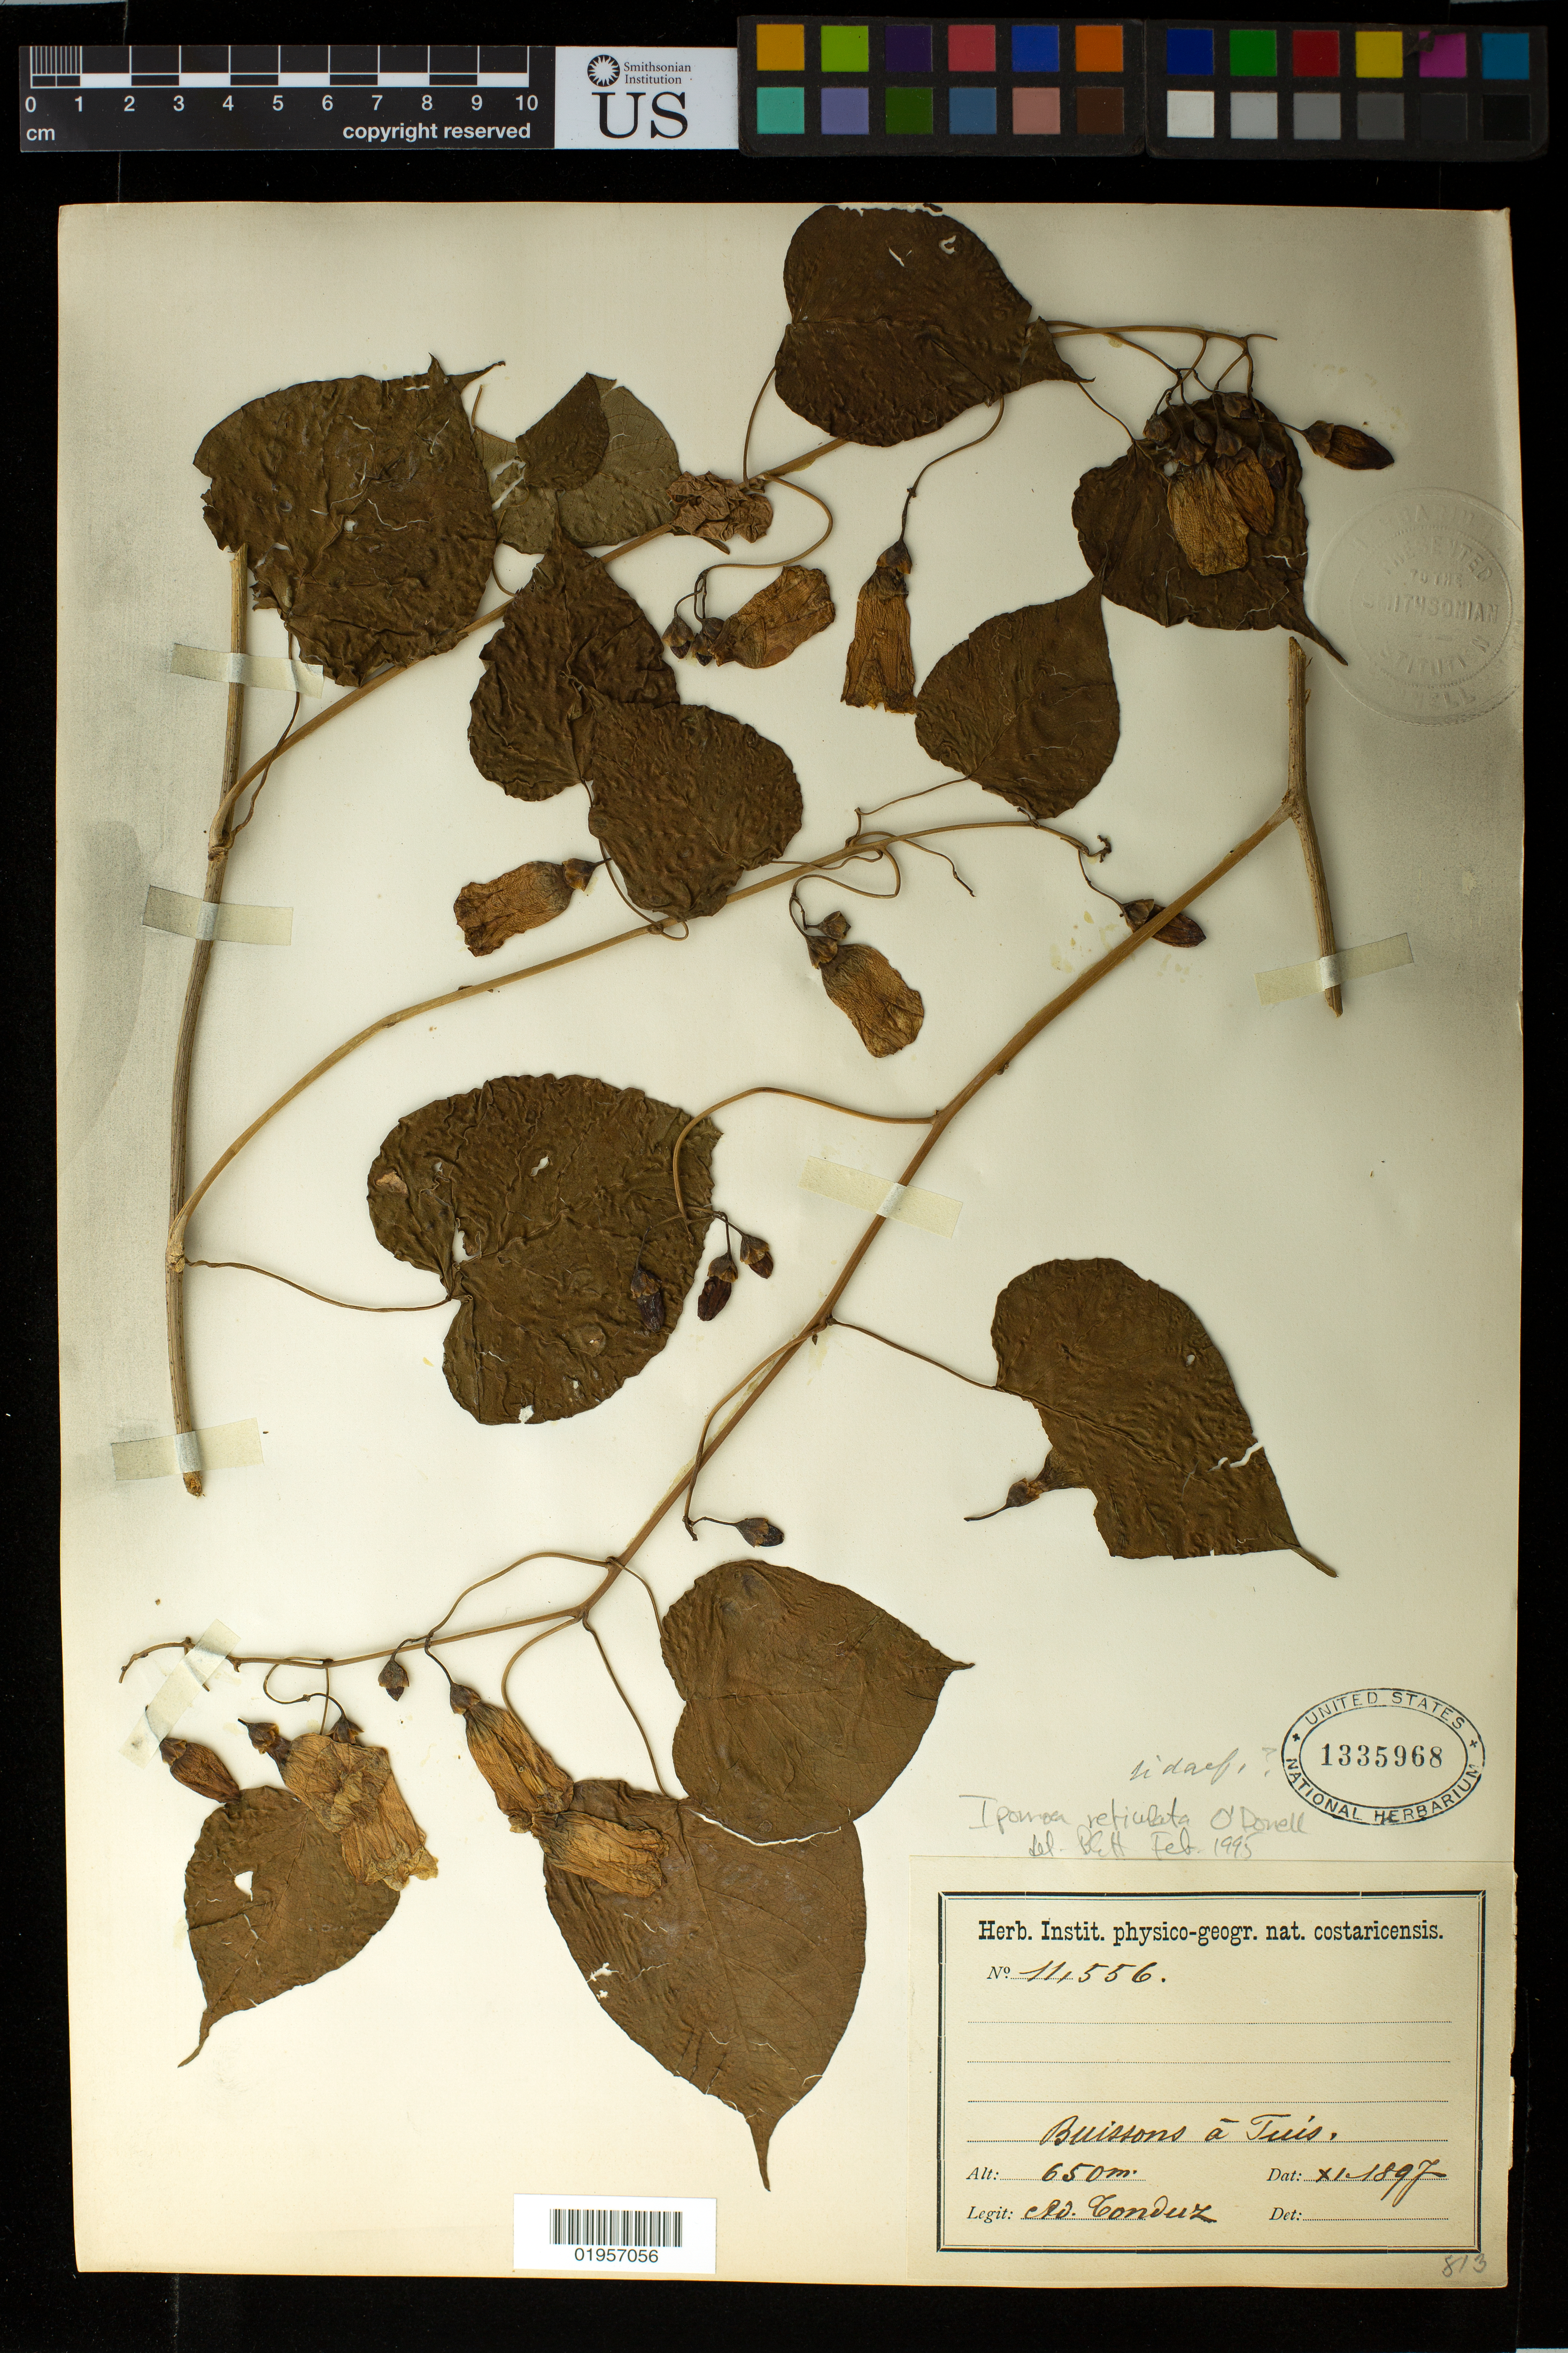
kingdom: Plantae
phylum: Tracheophyta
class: Magnoliopsida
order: Solanales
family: Convolvulaceae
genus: Ipomoea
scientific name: Ipomoea reticulata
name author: O'Donell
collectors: A. Tonduz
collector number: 11556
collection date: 1897-11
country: Costa Rica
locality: Buissons a Tuis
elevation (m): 650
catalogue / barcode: US 1335968